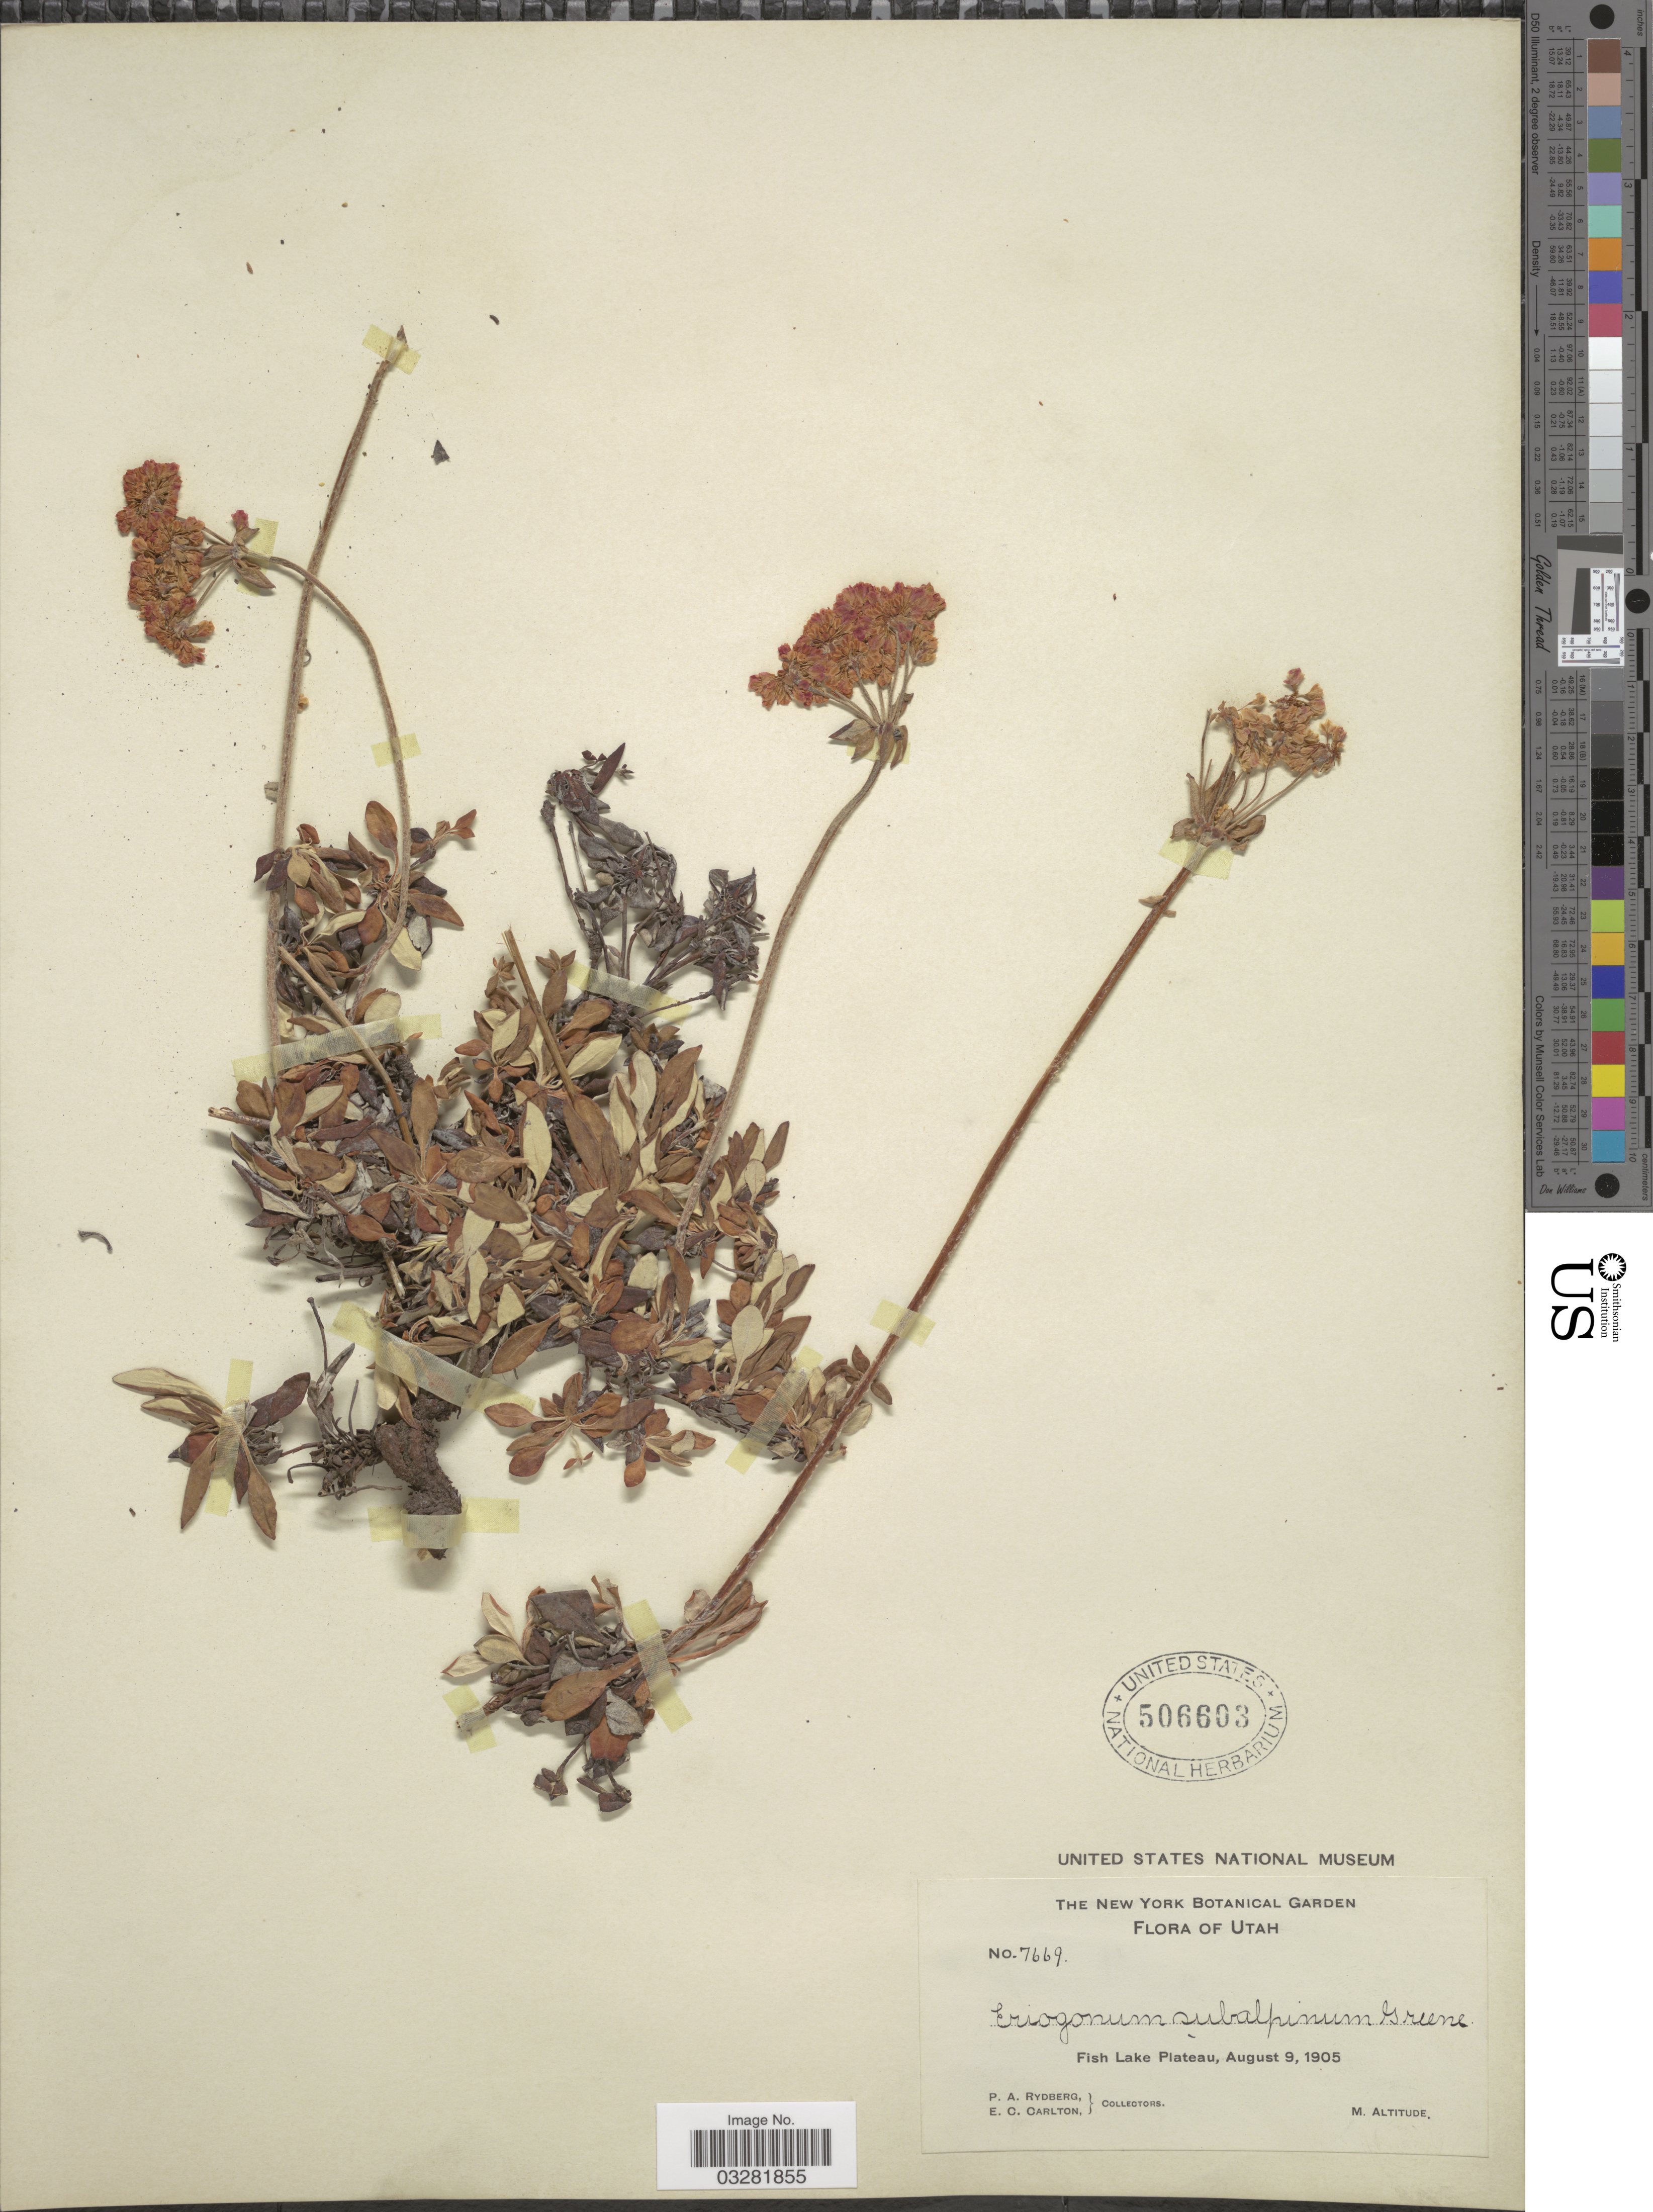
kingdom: Plantae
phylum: Tracheophyta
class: Magnoliopsida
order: Caryophyllales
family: Polygonaceae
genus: Eriogonum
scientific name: Eriogonum umbellatum var. subalpinum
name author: M.E. Jones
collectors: P. A. Rydberg & E. Carlton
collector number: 7669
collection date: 1905-08-09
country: United States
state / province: Utah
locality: Fish Lake Plateau.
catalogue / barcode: US 506603